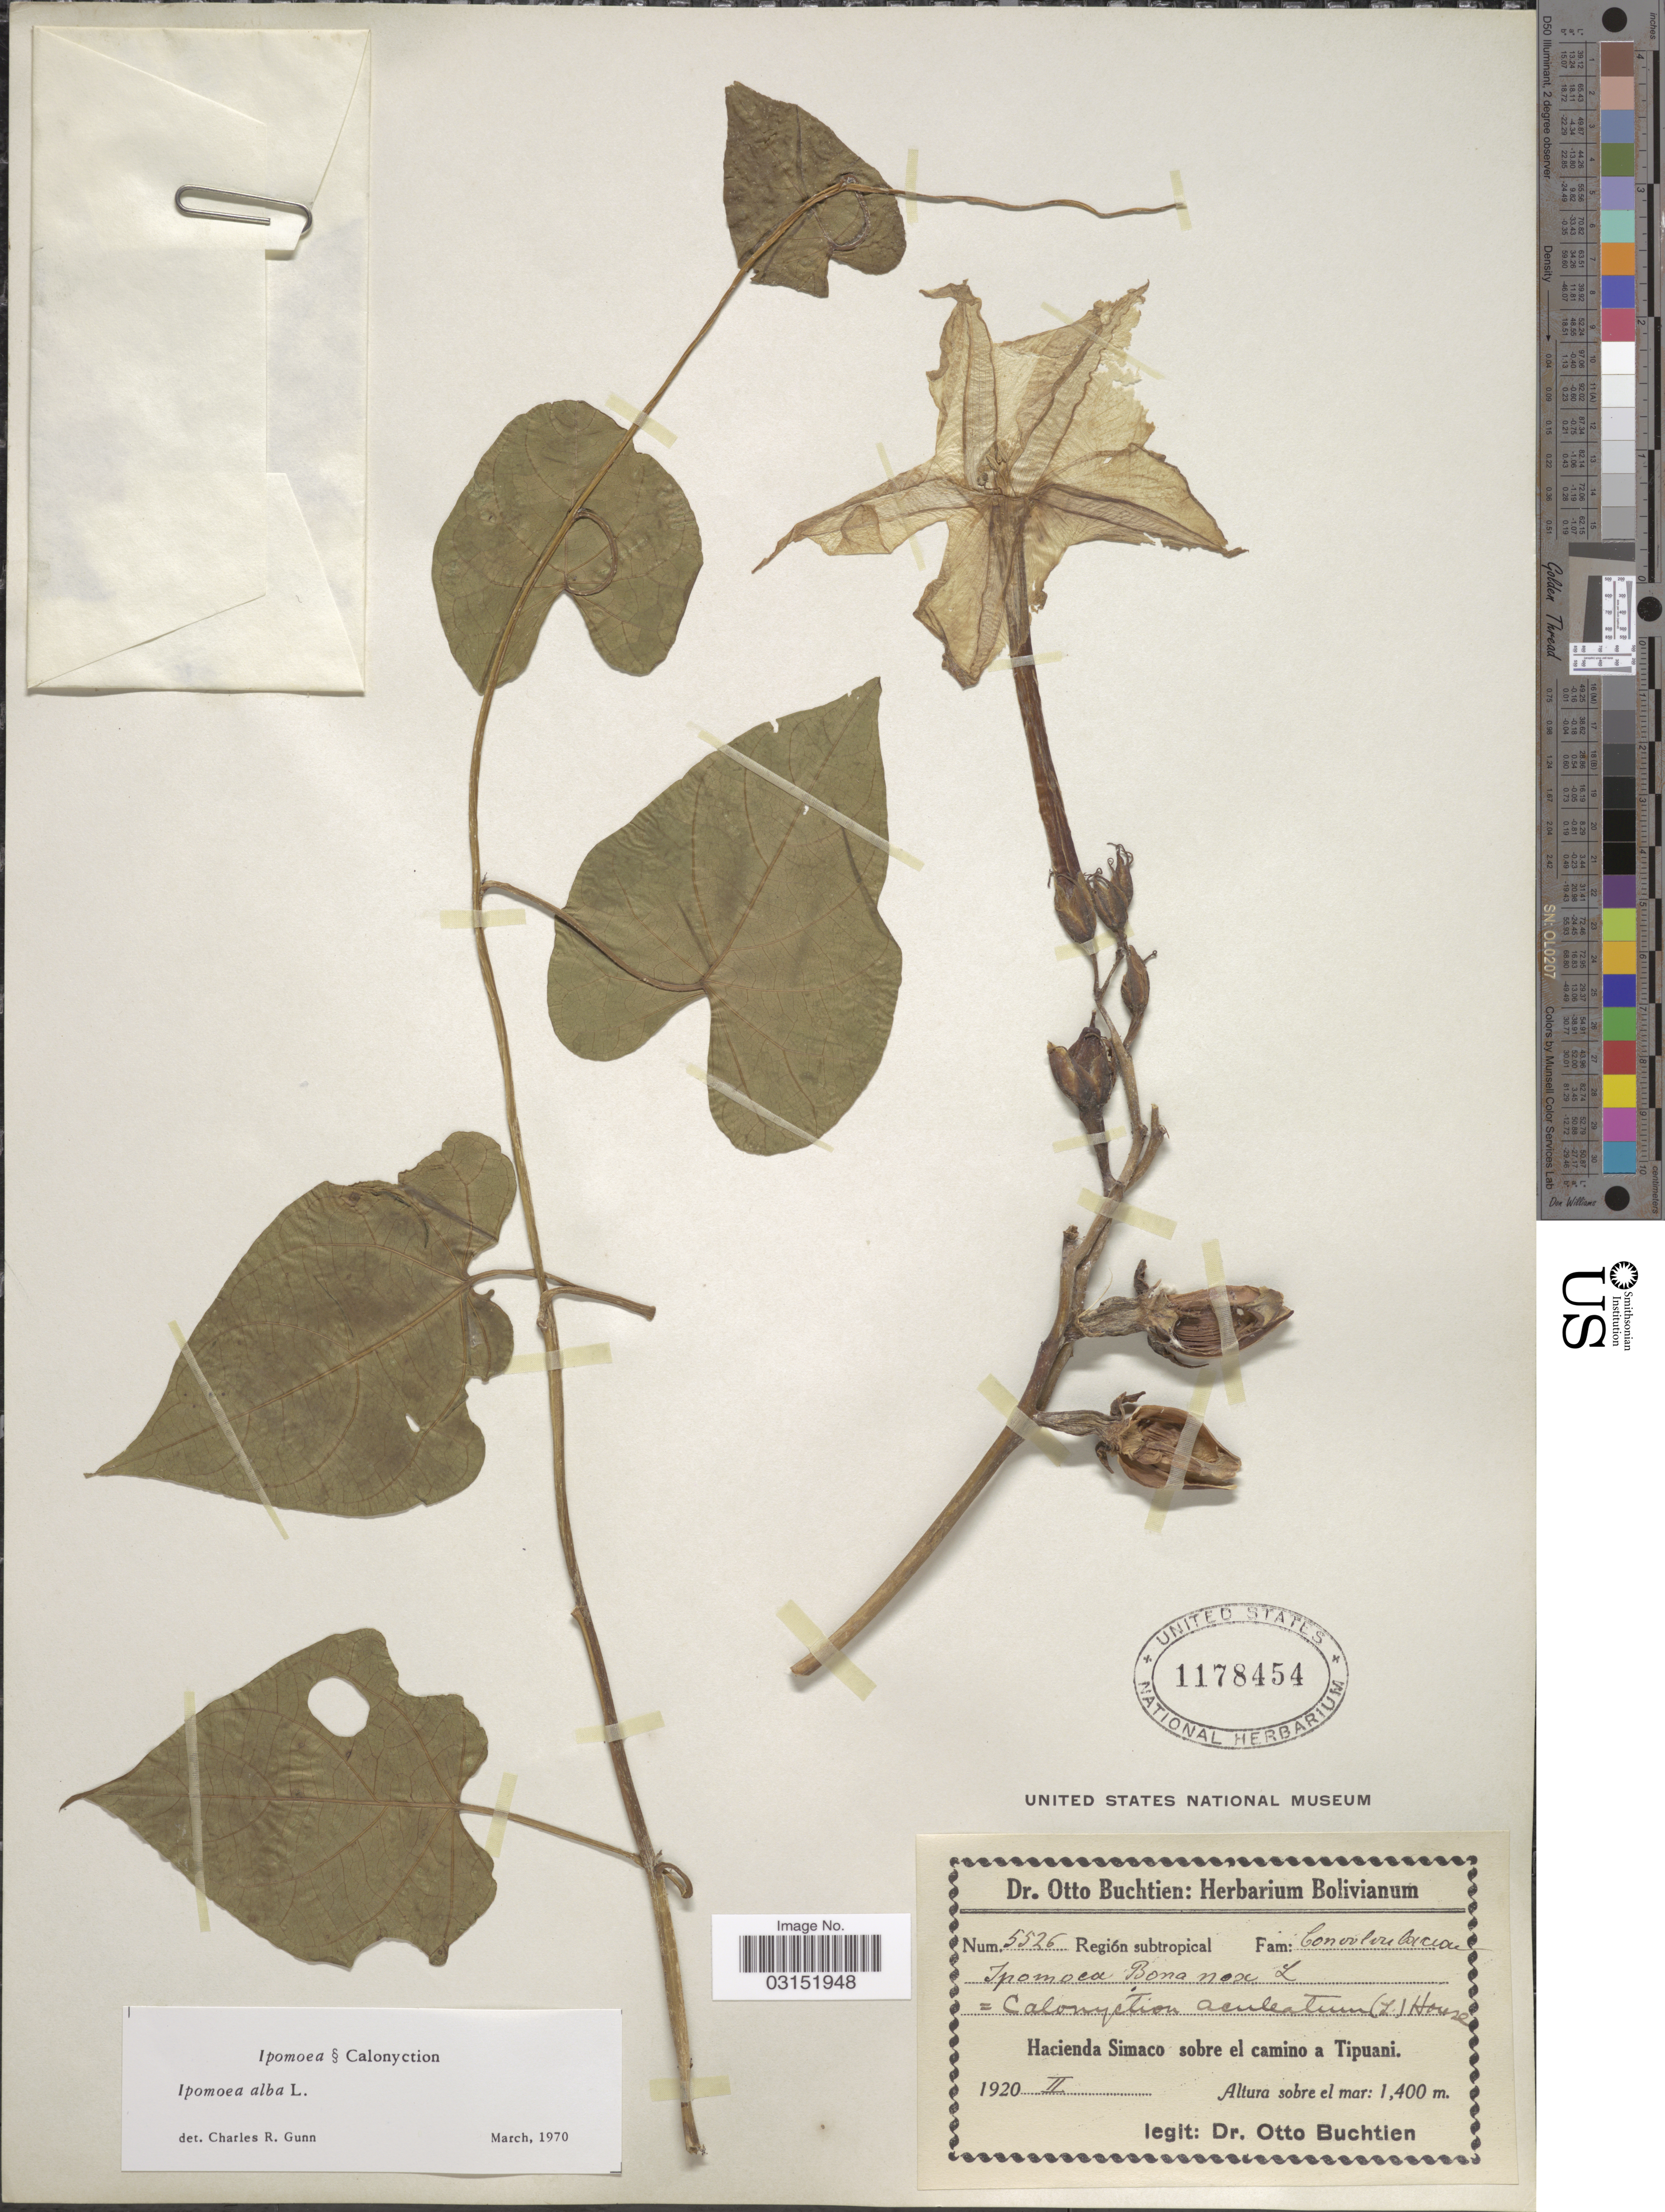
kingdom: Plantae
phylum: Tracheophyta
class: Magnoliopsida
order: Solanales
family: Convolvulaceae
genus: Ipomoea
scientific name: Ipomoea alba L.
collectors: O. Buchtien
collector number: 5526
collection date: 1920-02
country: Bolivia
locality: Región subtropical, Hacienda Simaco sobre el camino a Tipuani.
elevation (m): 1400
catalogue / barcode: US 1178454